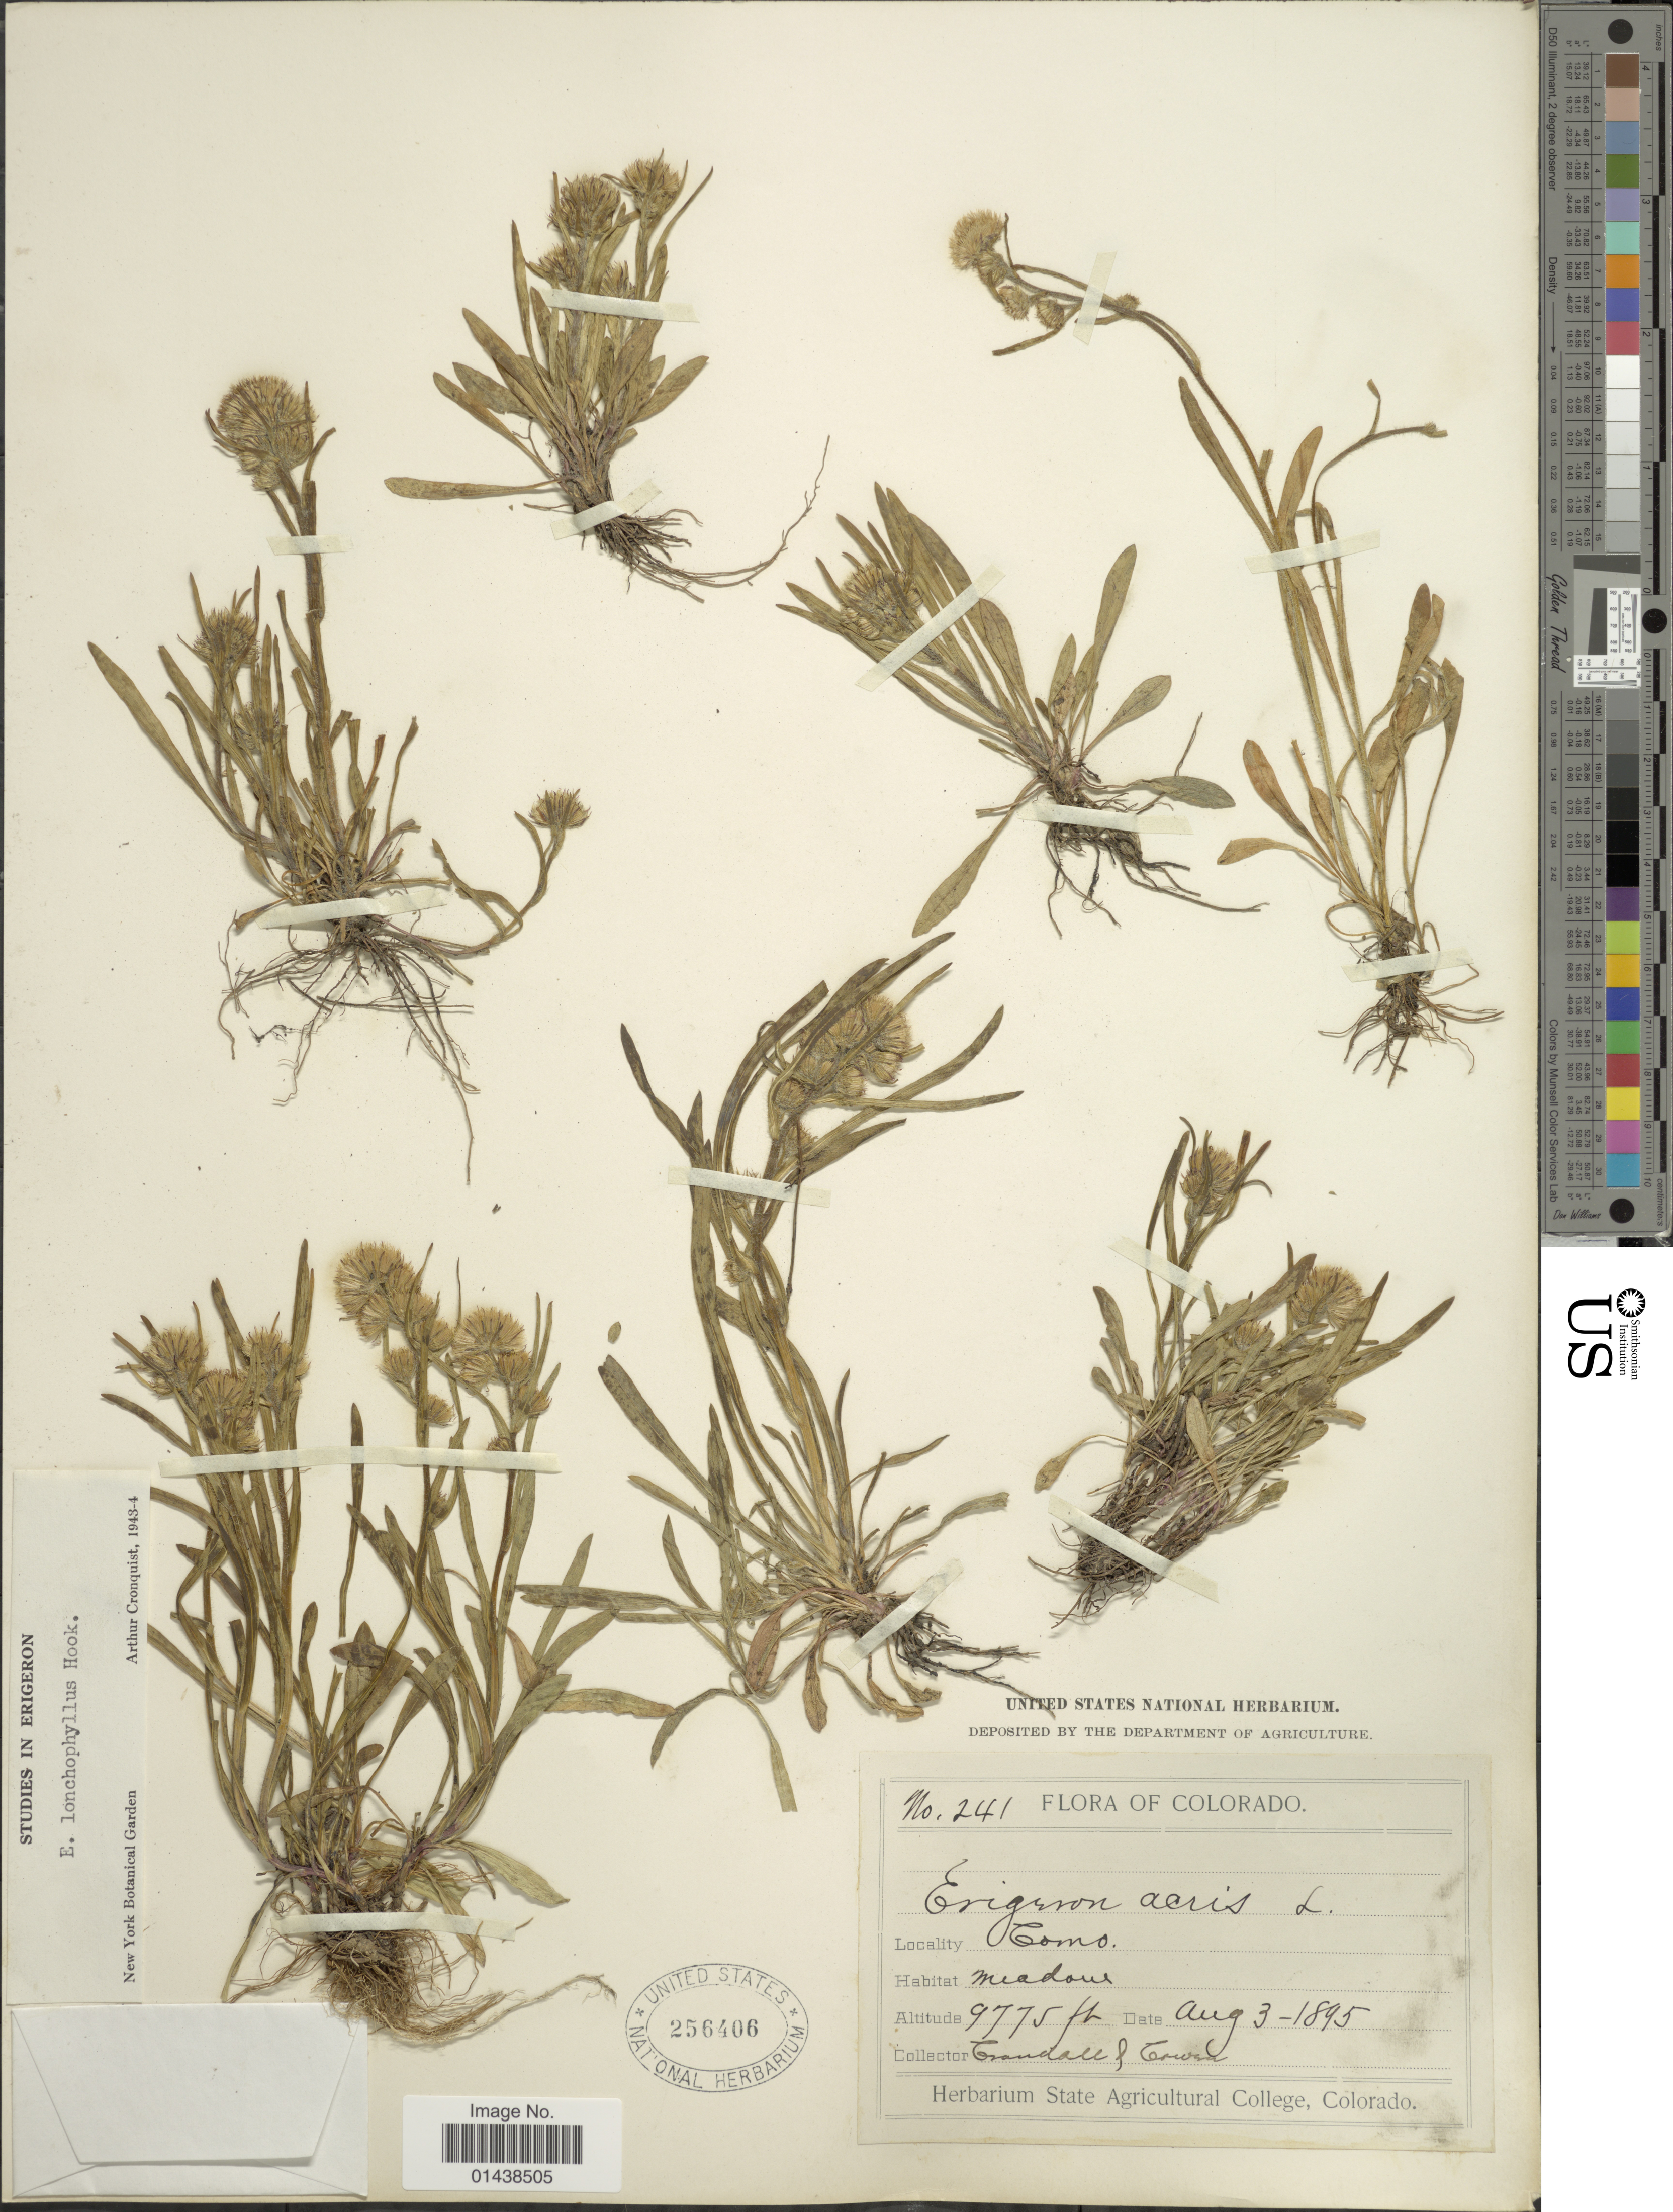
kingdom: Plantae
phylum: Tracheophyta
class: Magnoliopsida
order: Asterales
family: Asteraceae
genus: Erigeron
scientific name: Erigeron lonchophyllus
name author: Hook.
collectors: -. Crandall & -. Cowen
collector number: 241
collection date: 1895-08-03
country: United States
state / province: Colorado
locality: Como.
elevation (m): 2979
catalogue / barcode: US 256406